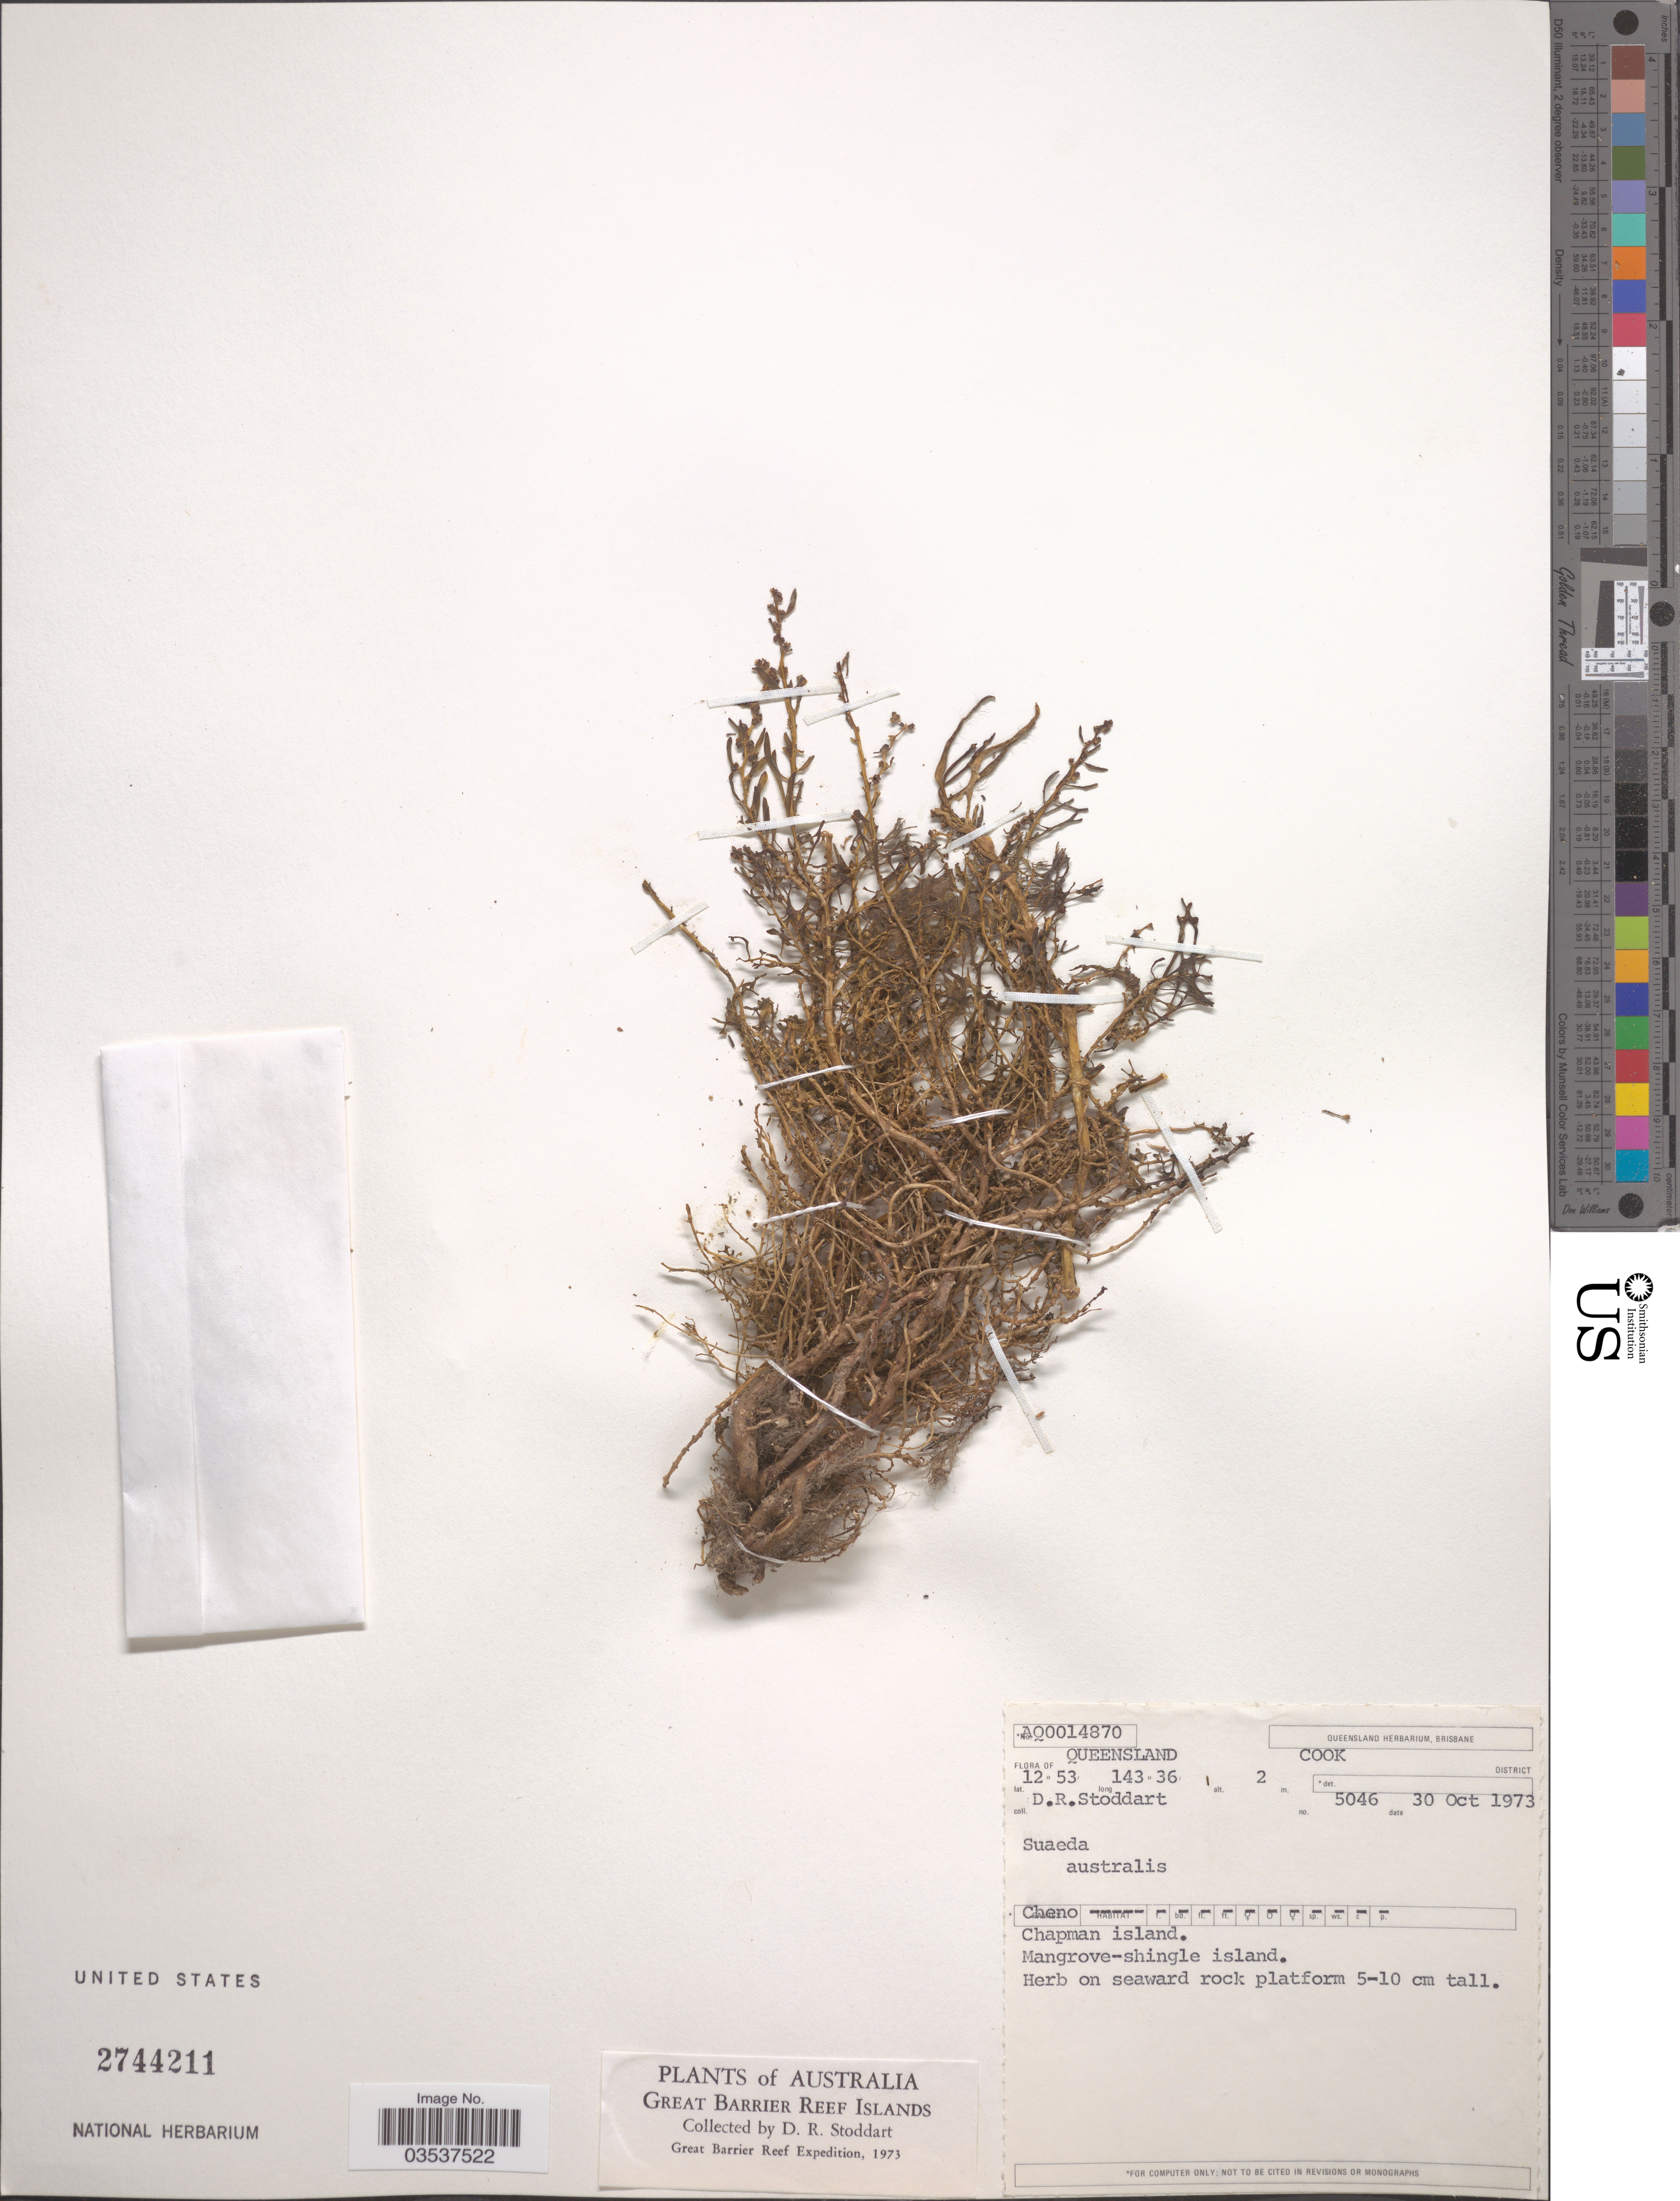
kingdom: Plantae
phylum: Tracheophyta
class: Magnoliopsida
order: Caryophyllales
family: Amaranthaceae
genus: Suaeda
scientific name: Suaeda australis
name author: (R. Br.) Moq.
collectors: D. R. Stoddart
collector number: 5046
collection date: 1973-10-30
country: Australia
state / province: Queensland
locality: Great Barrier Reef Islands. Cook District. Chapman Island. Mangrove-shingle island.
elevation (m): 2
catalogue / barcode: US 2744211